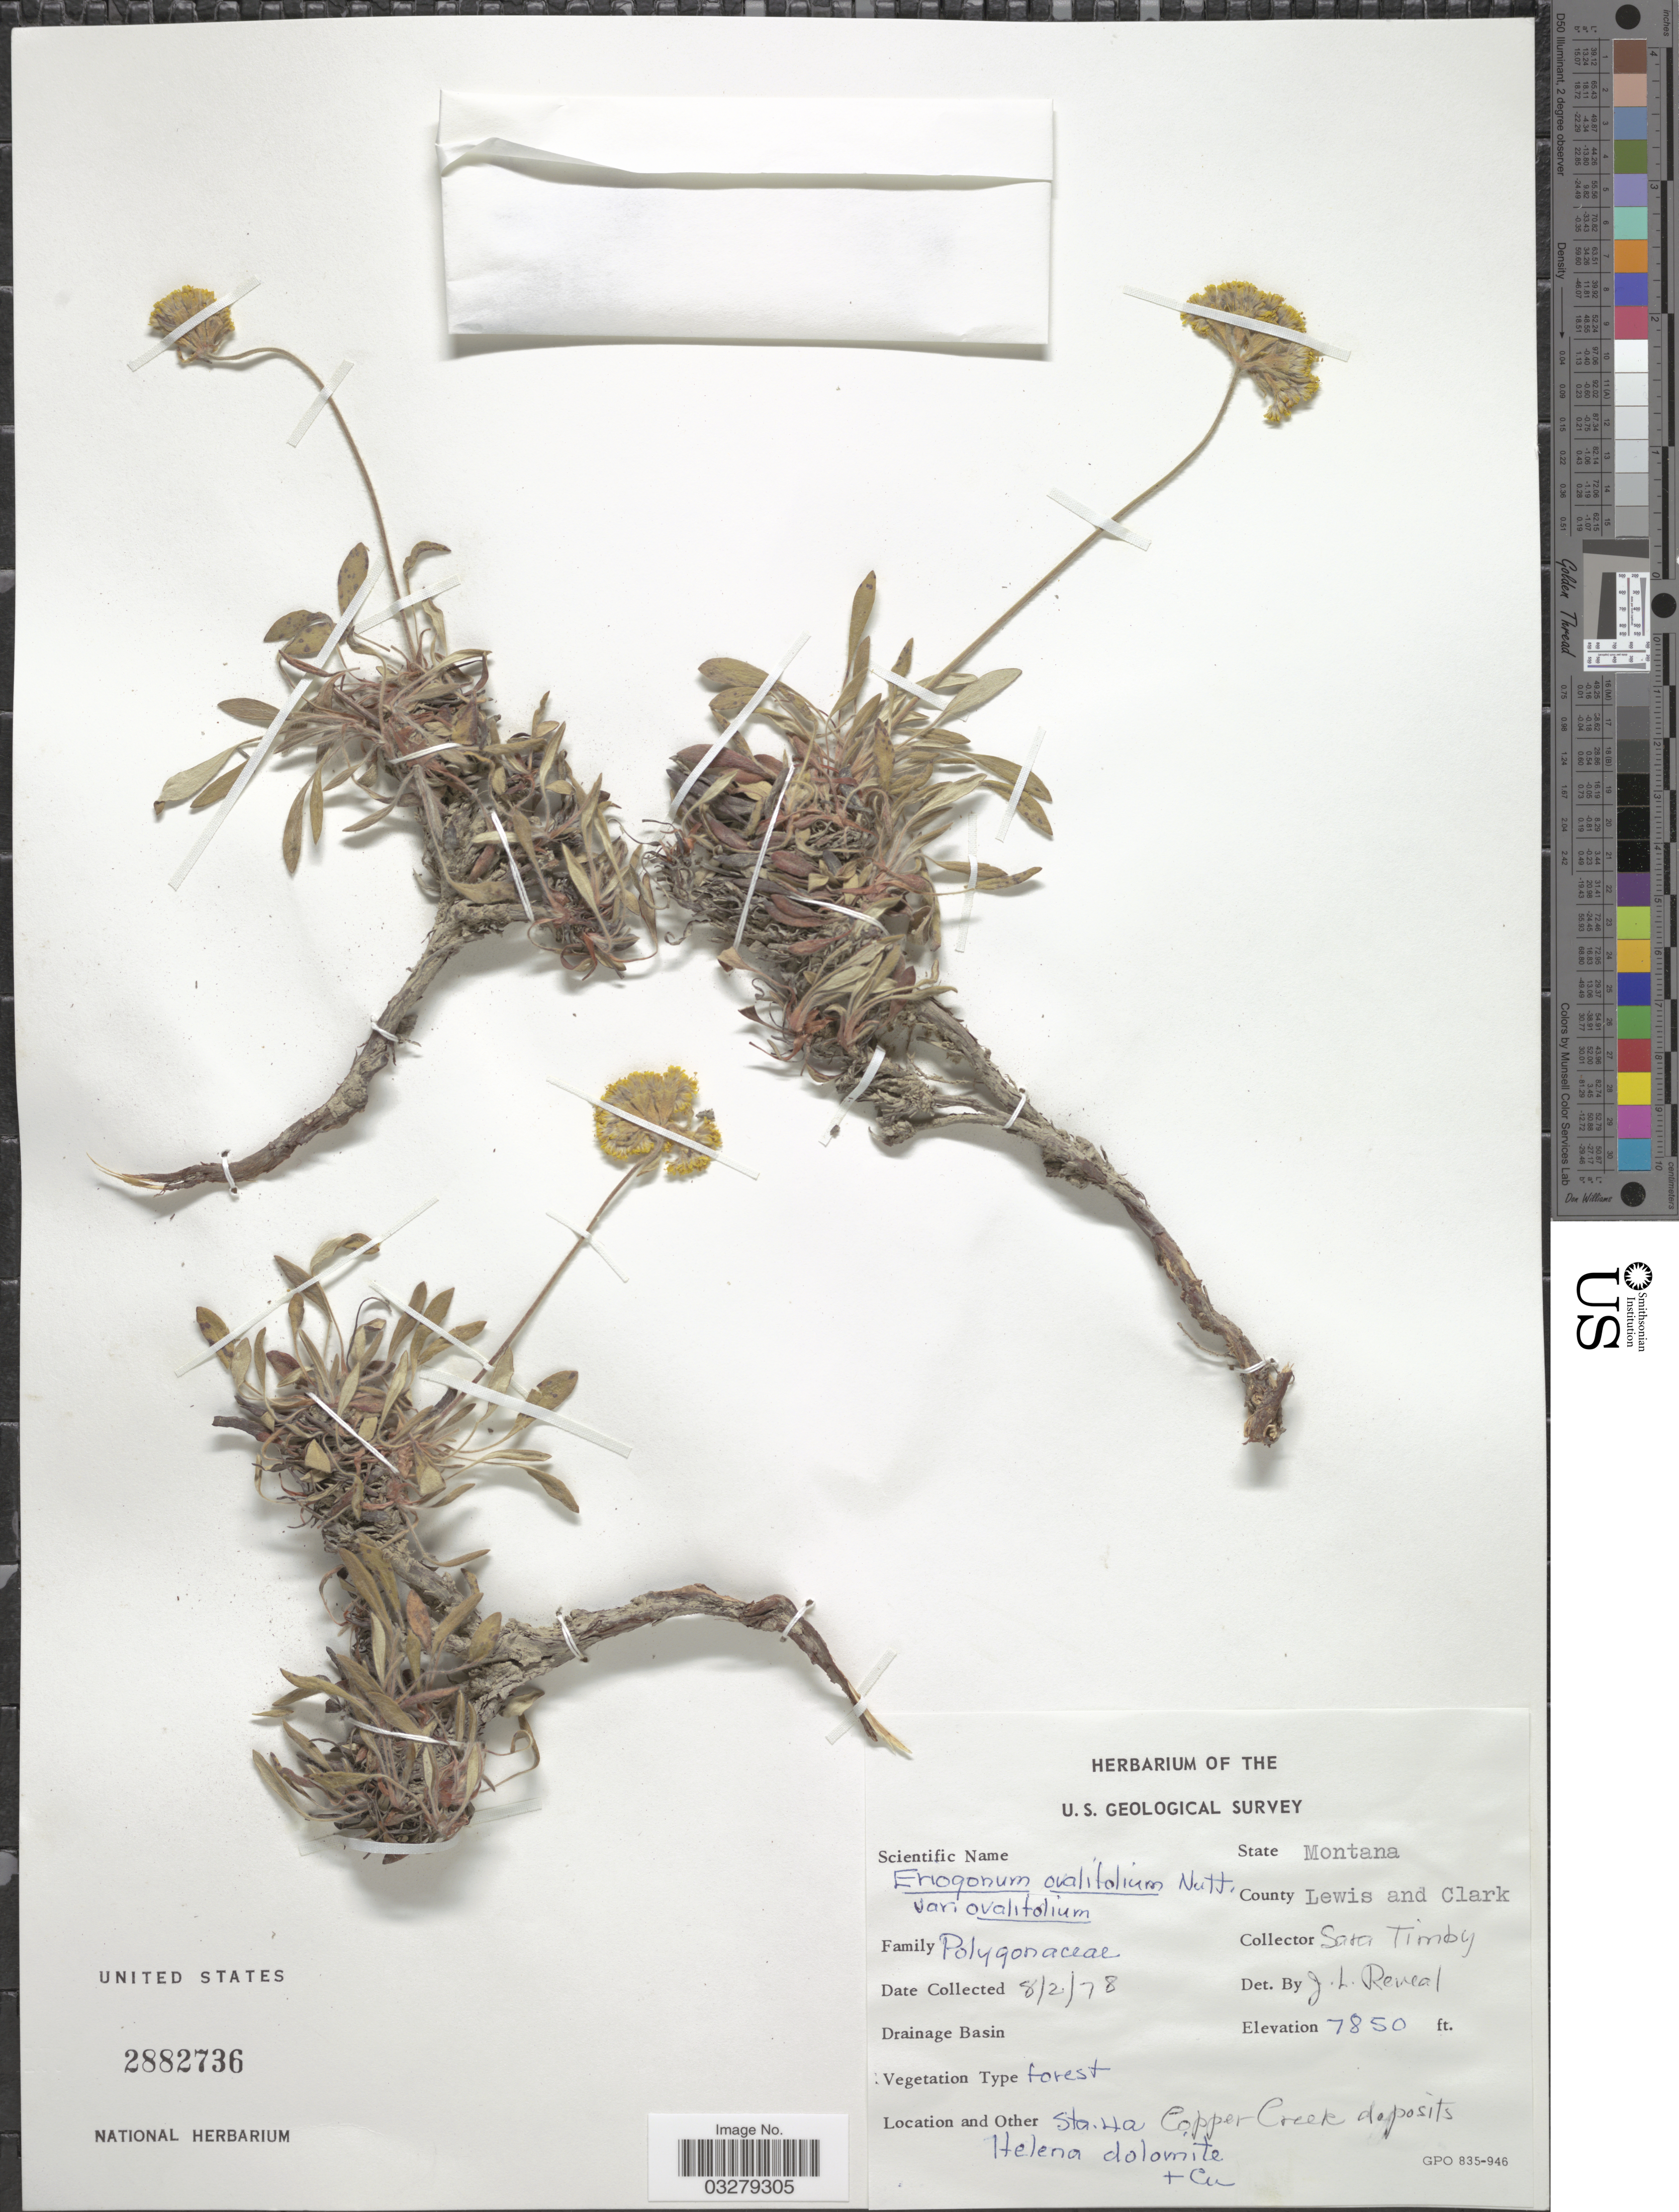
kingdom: Plantae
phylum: Tracheophyta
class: Magnoliopsida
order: Caryophyllales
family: Polygonaceae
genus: Eriogonum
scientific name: Eriogonum ovalifolium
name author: Nutt.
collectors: S. Timby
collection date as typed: Transcribed d/m/y: 2/8/78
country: United States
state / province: Montana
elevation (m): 2393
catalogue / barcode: US 2882736